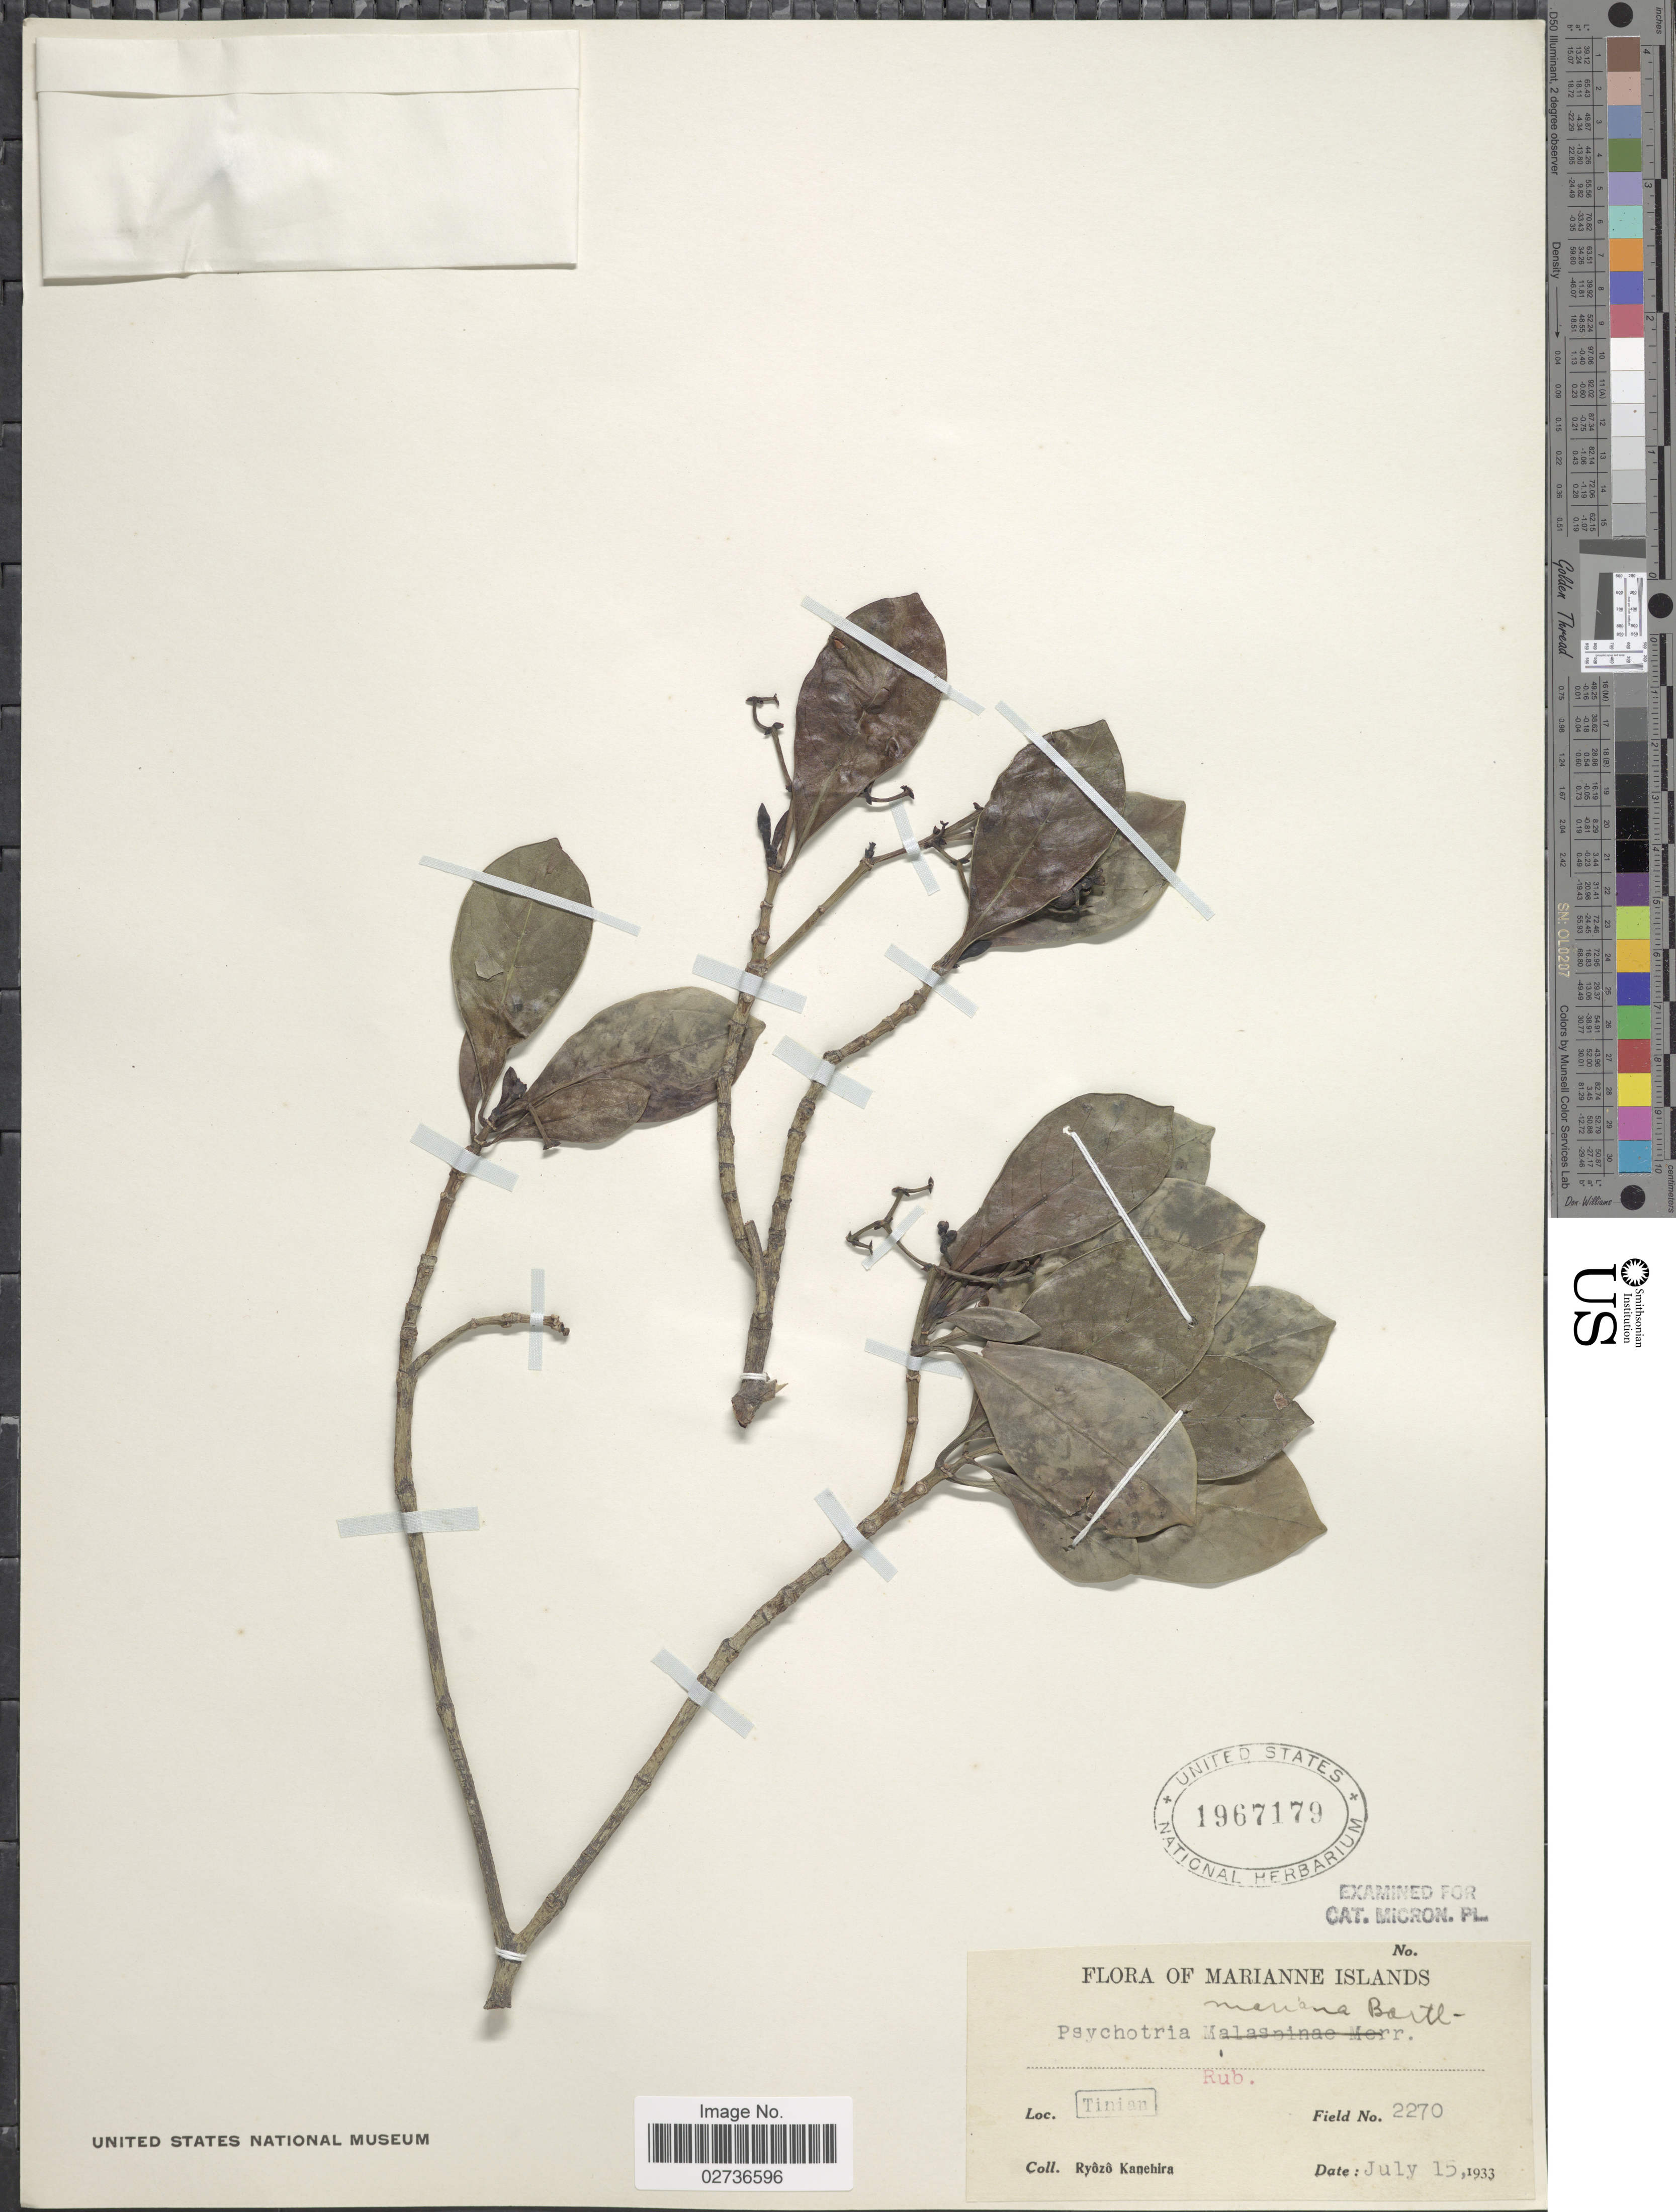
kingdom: Plantae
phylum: Tracheophyta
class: Magnoliopsida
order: Gentianales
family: Rubiaceae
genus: Psychotria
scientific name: Psychotria mariana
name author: Bartl. ex DC.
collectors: R. Kanehira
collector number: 2270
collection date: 1933-07-15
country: Northern Mariana Islands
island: Tinian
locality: Tinian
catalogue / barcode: US 1967179